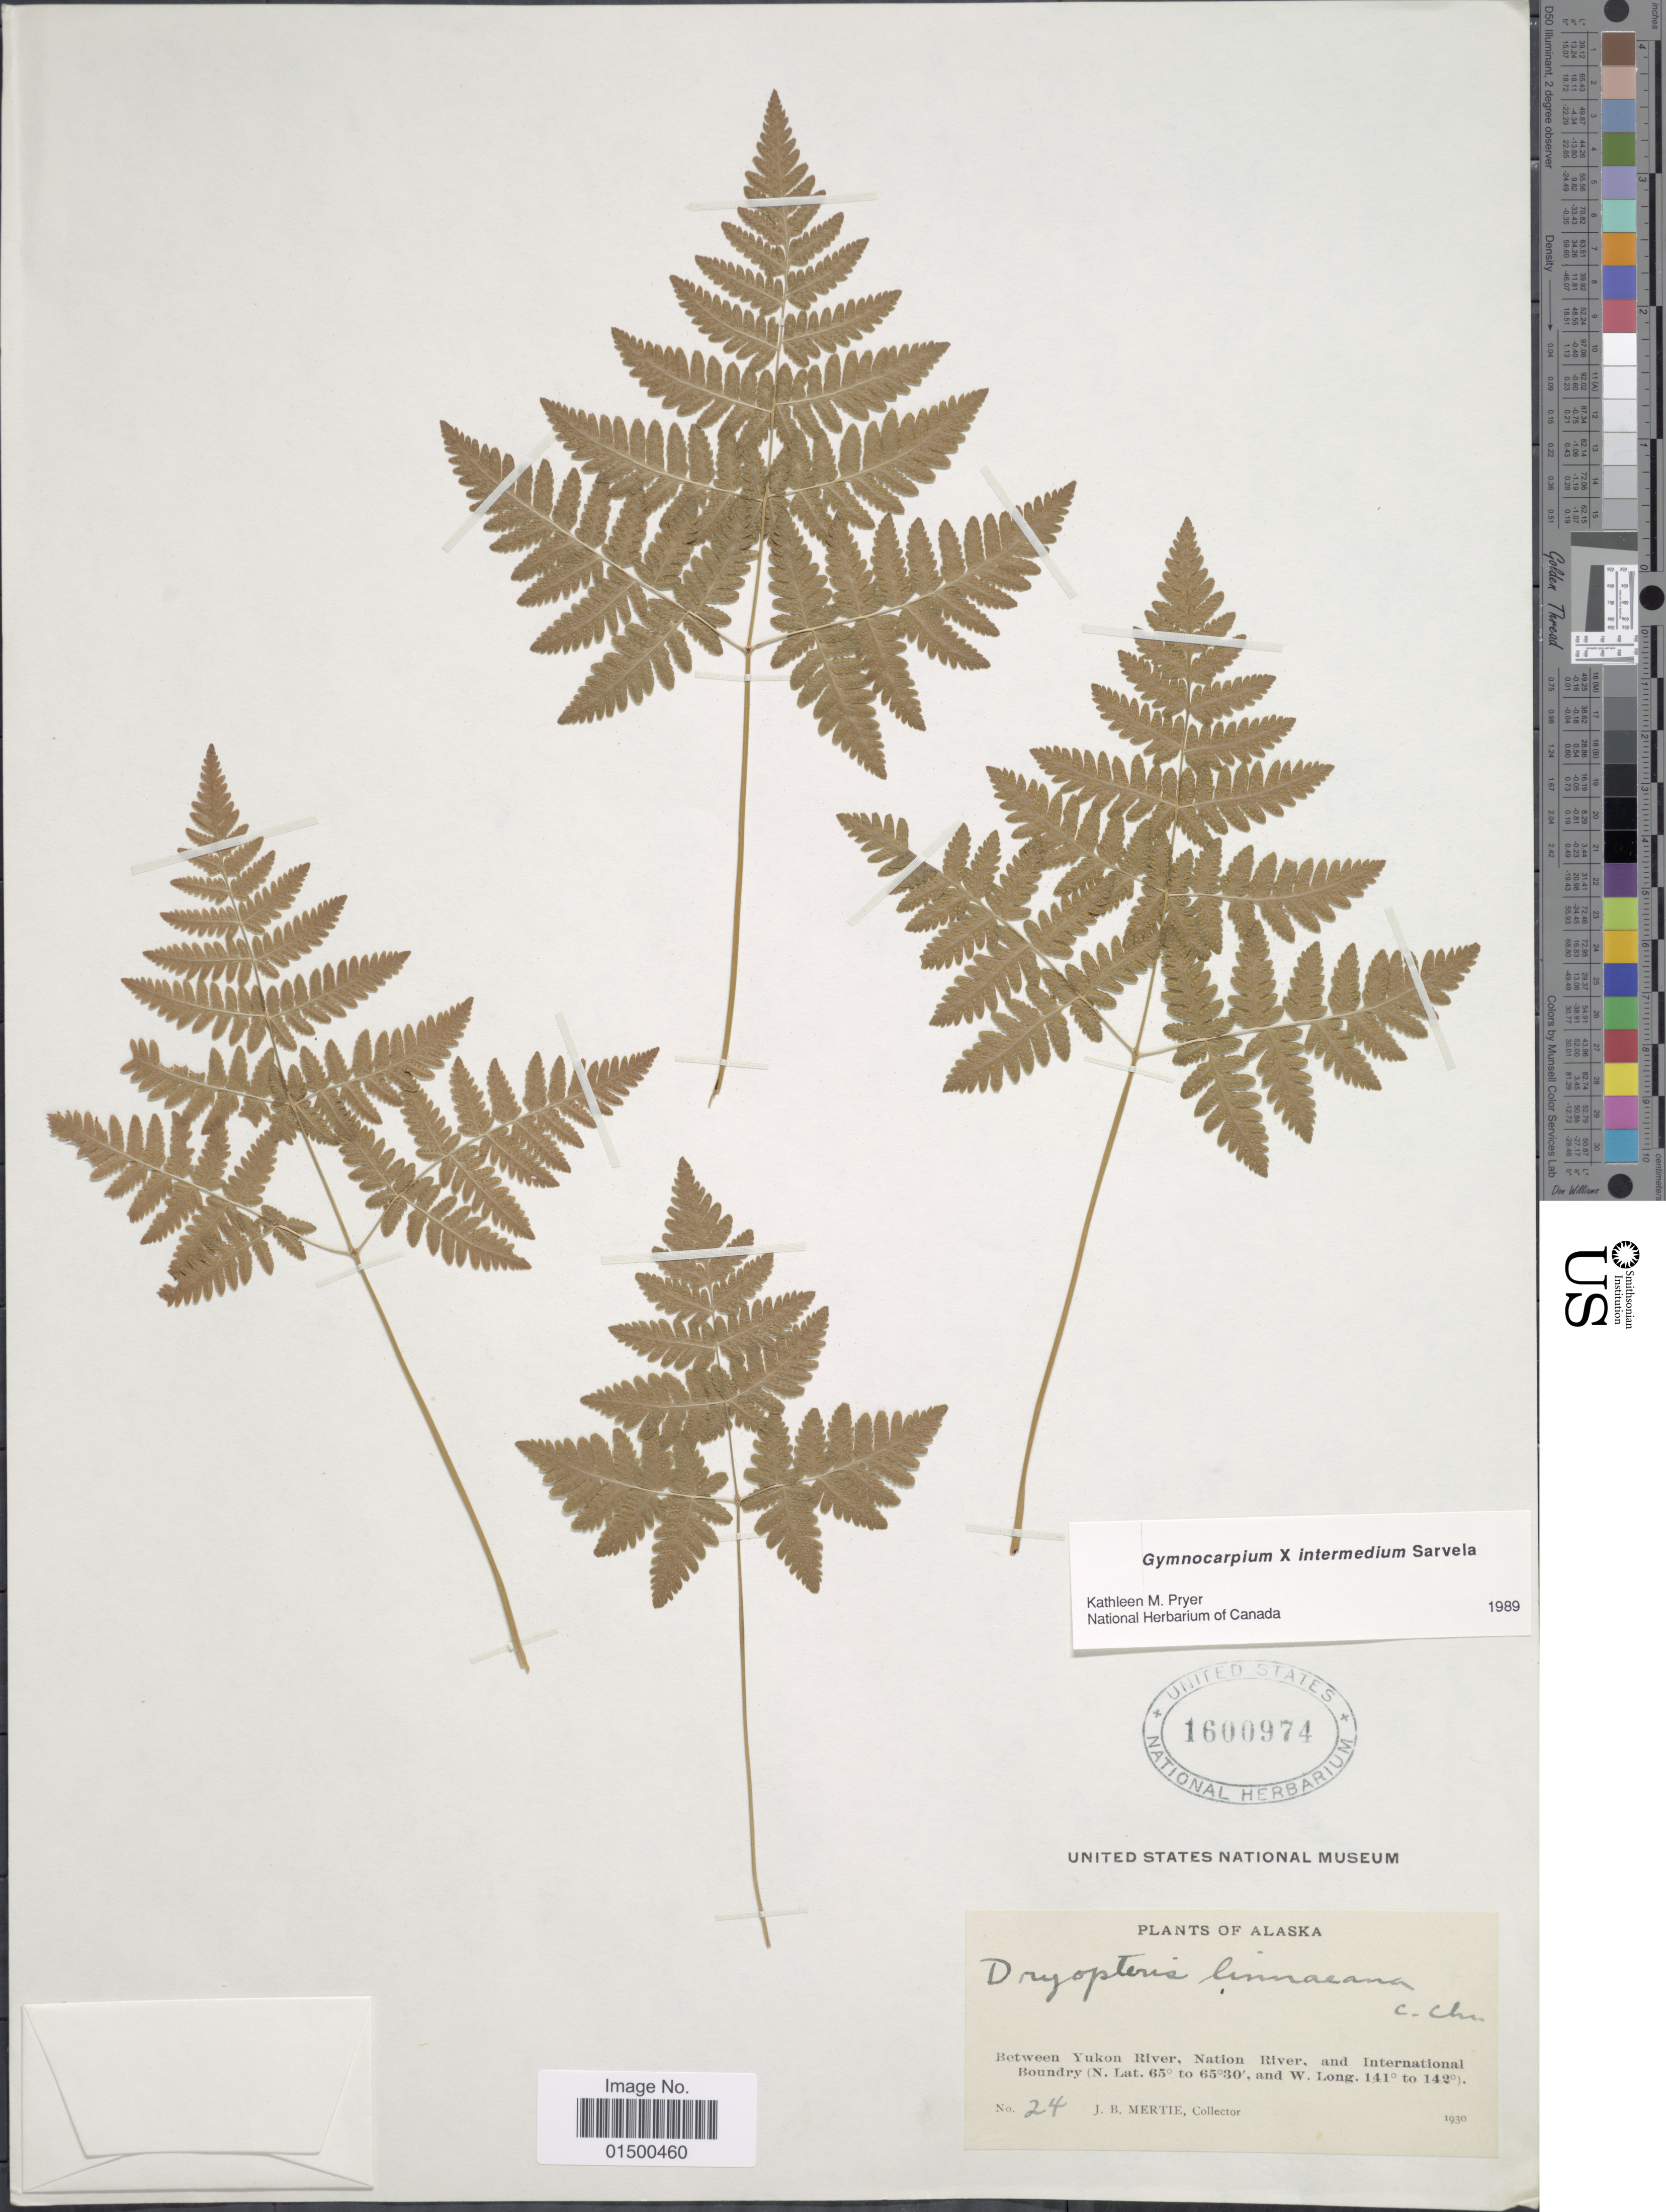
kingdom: Plantae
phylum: Tracheophyta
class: Polypodiopsida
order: Polypodiales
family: Cystopteridaceae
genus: Gymnocarpium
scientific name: Gymnocarpium x intermedium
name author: Sarvela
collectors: J. Mertie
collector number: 24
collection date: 1930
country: United States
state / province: Alaska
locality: Between Yukon River, Nation River, and International Boundary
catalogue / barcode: US 1600974